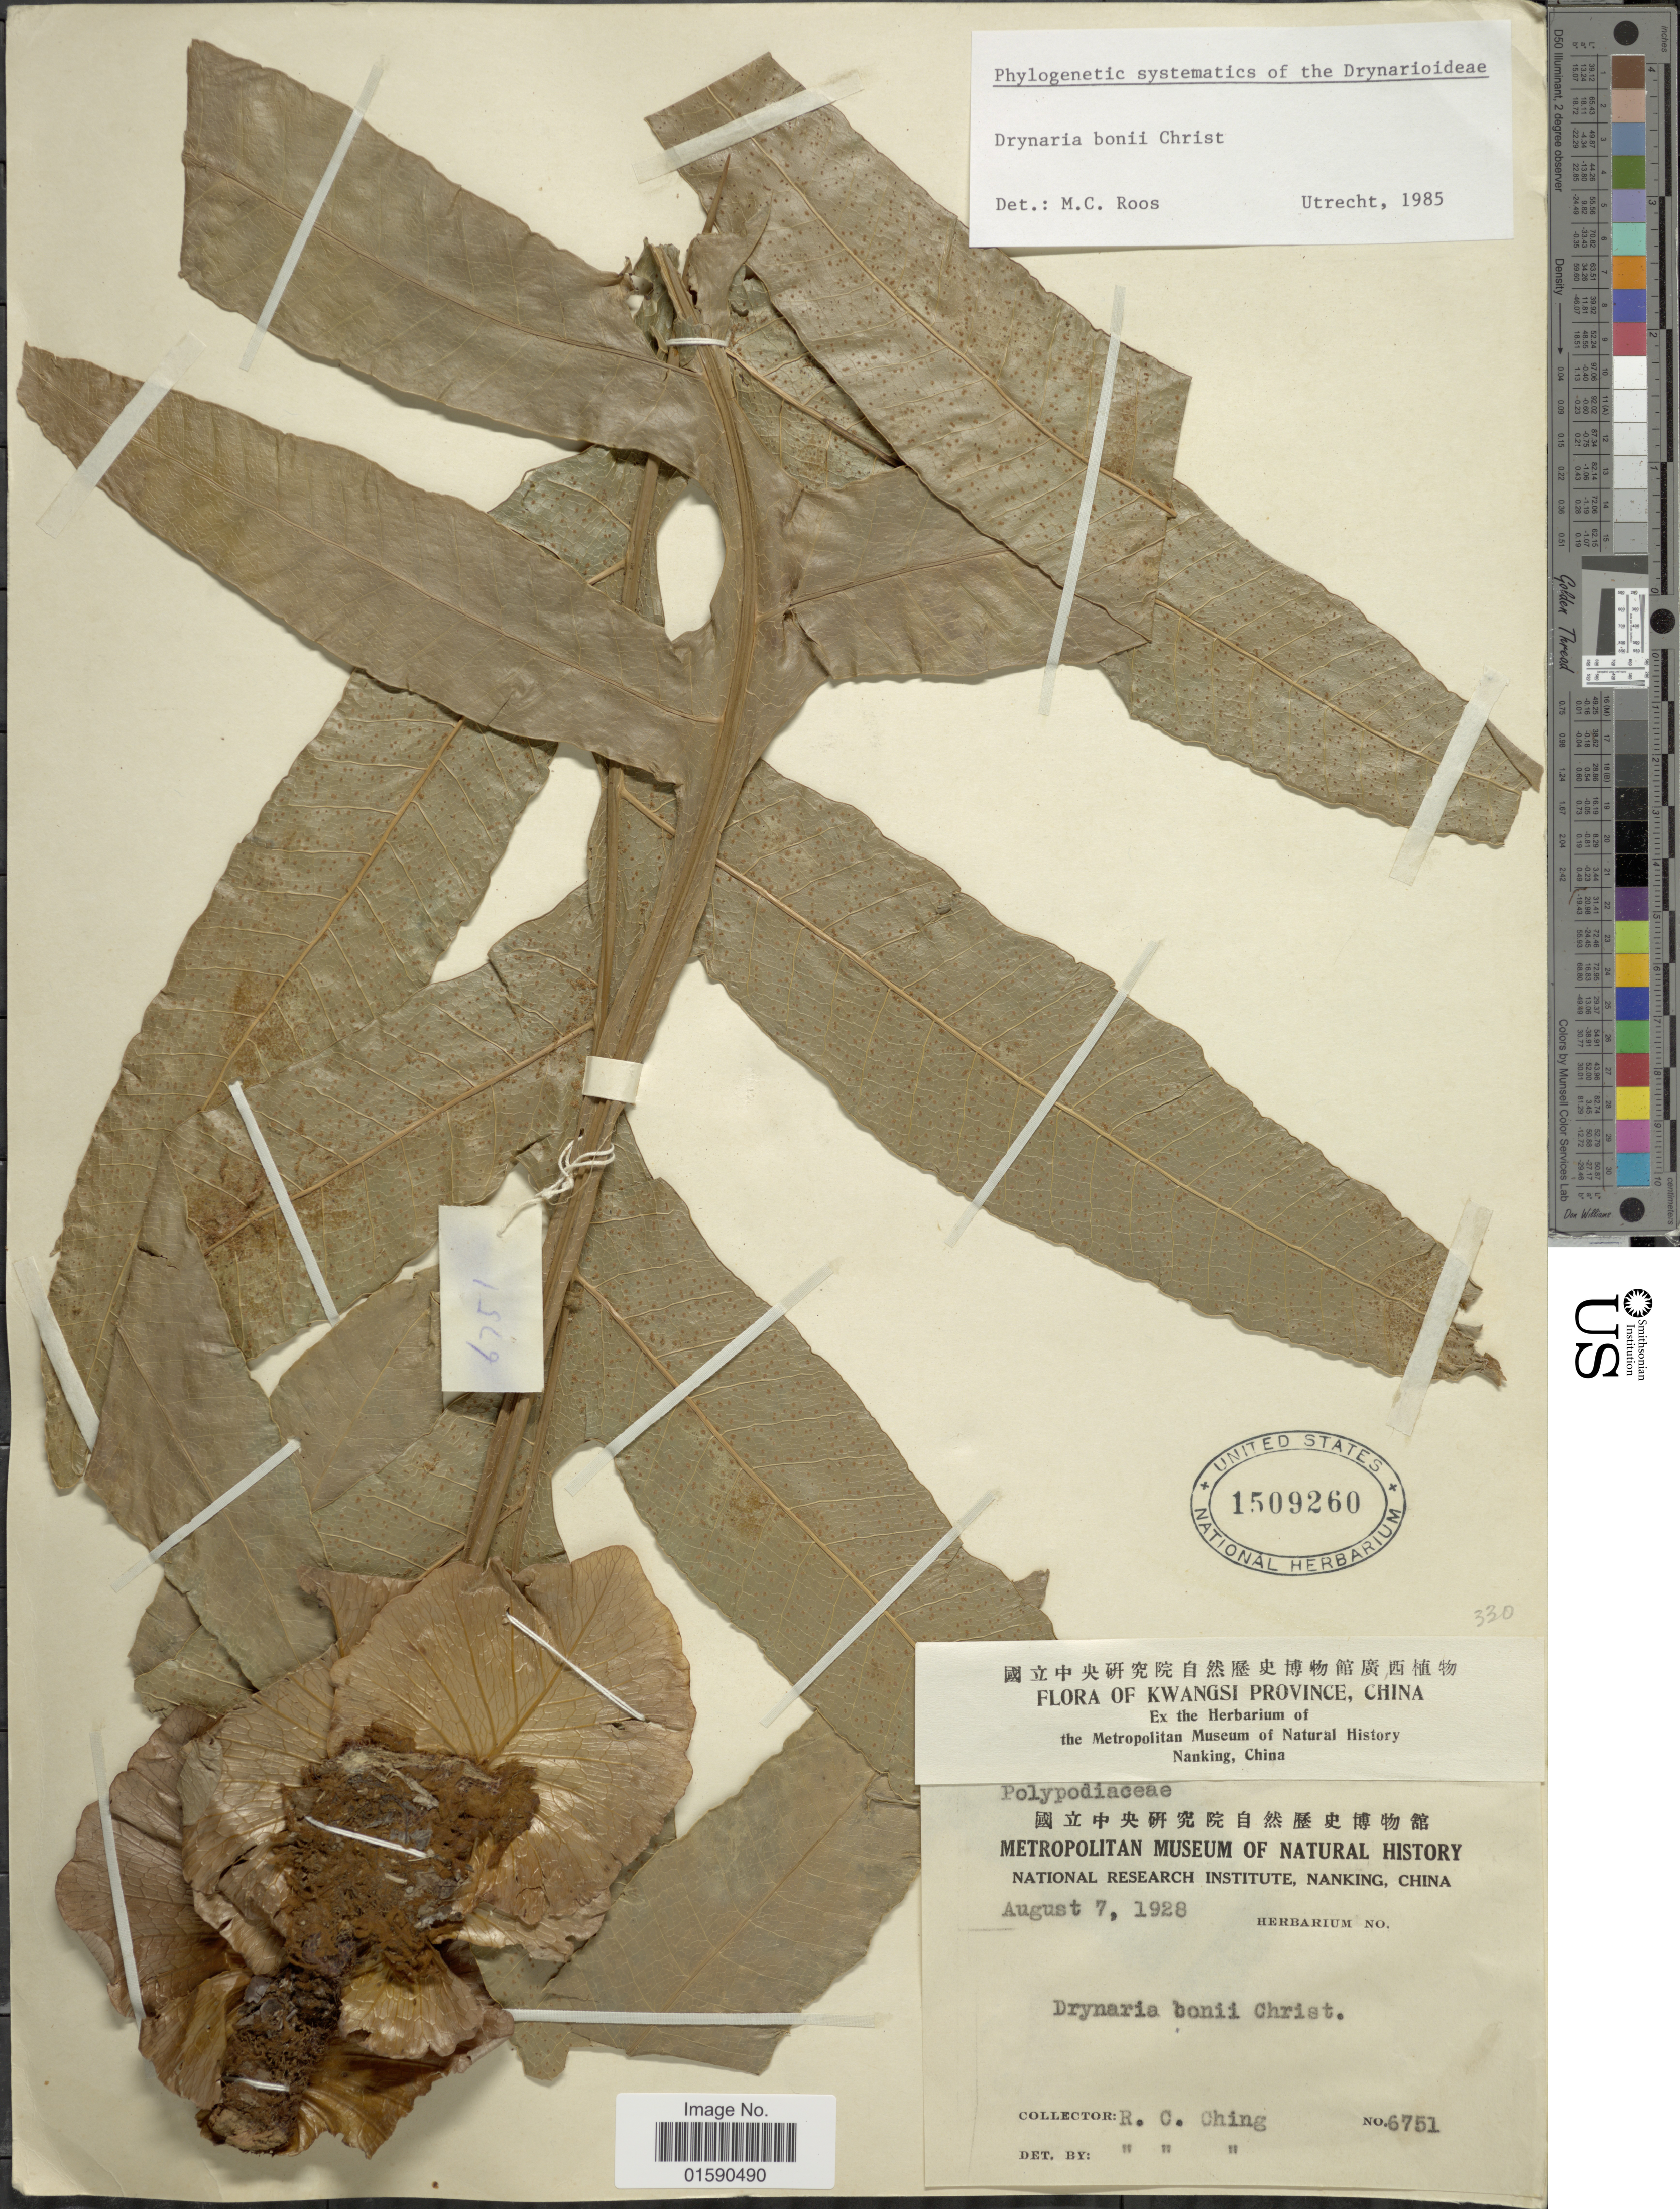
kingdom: Plantae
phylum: Tracheophyta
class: Polypodiopsida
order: Polypodiales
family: Polypodiaceae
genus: Drynaria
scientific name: Drynaria bonii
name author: Christ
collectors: R. C. Ching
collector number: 6751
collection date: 1928-08-07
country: China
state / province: Guangxi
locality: Kwangsi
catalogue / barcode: US 1509260